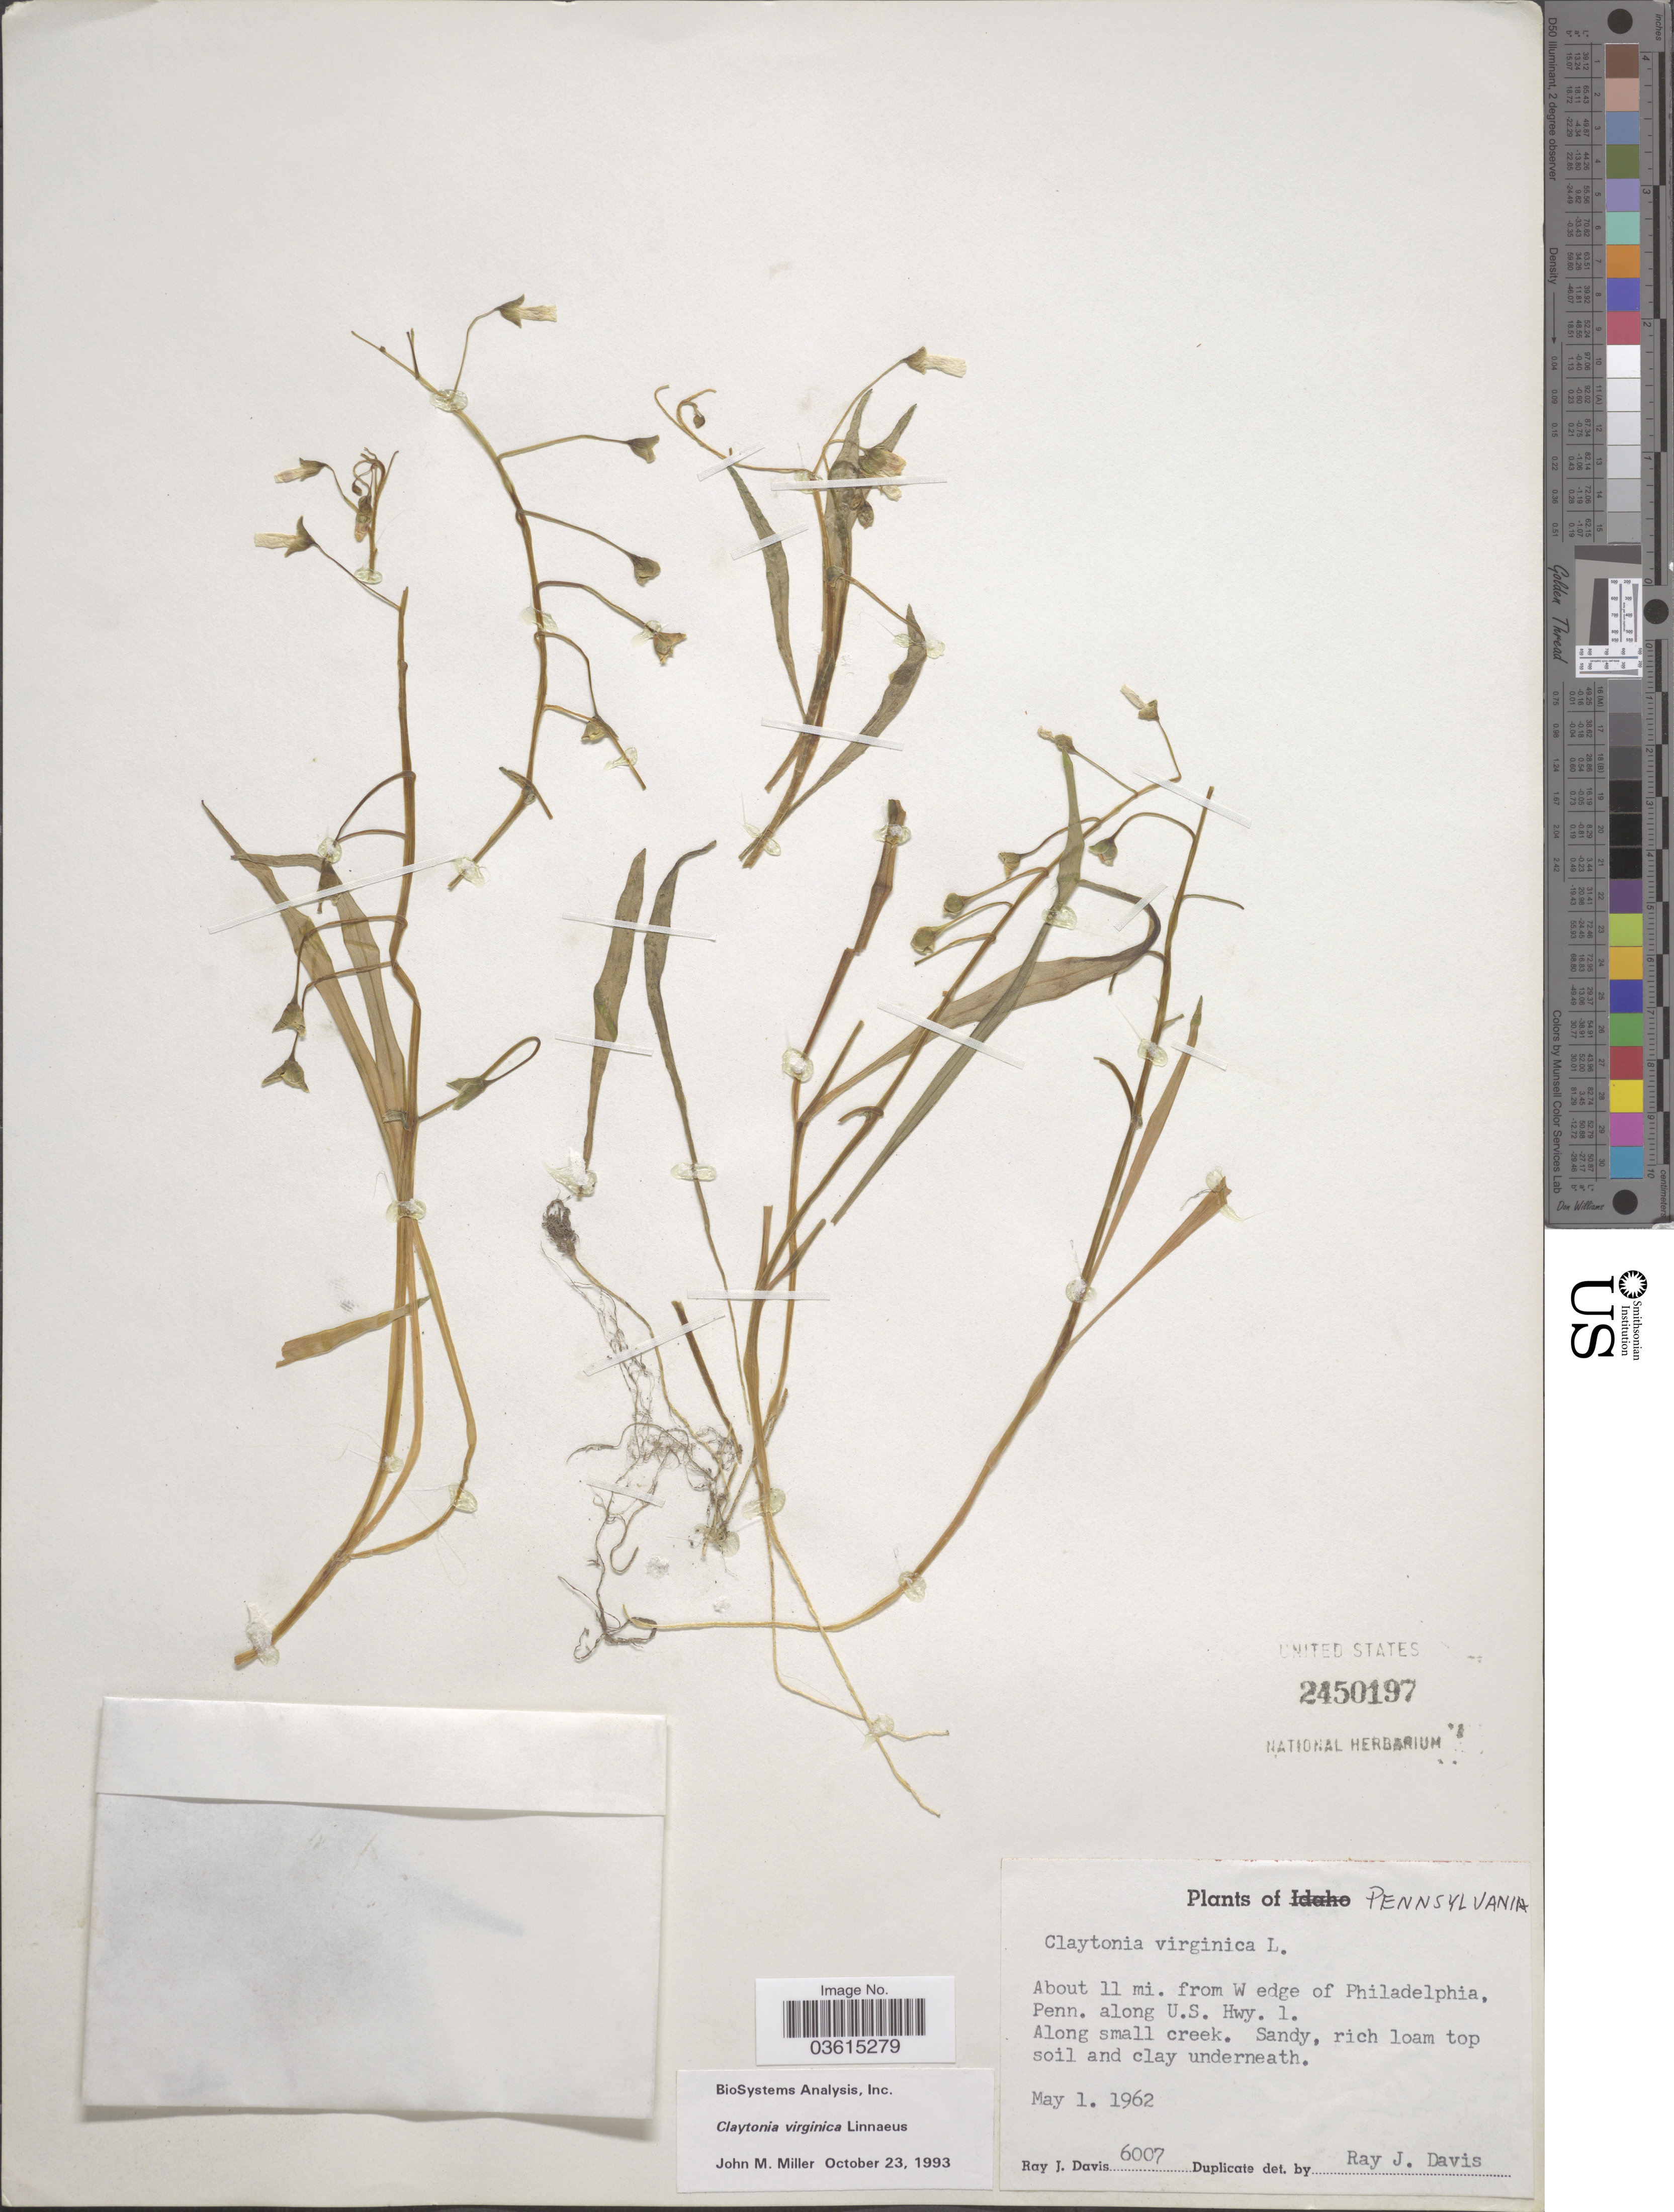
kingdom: Plantae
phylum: Tracheophyta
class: Magnoliopsida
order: Caryophyllales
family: Montiaceae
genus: Claytonia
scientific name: Claytonia virginica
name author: L.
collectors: R. Davis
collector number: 6007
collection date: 1962-05-01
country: United States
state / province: Pennsylvania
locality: About 11 mi. from W edge of Philadelphia, Penn. along U.S. Hwy. 1.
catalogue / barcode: US 2450197